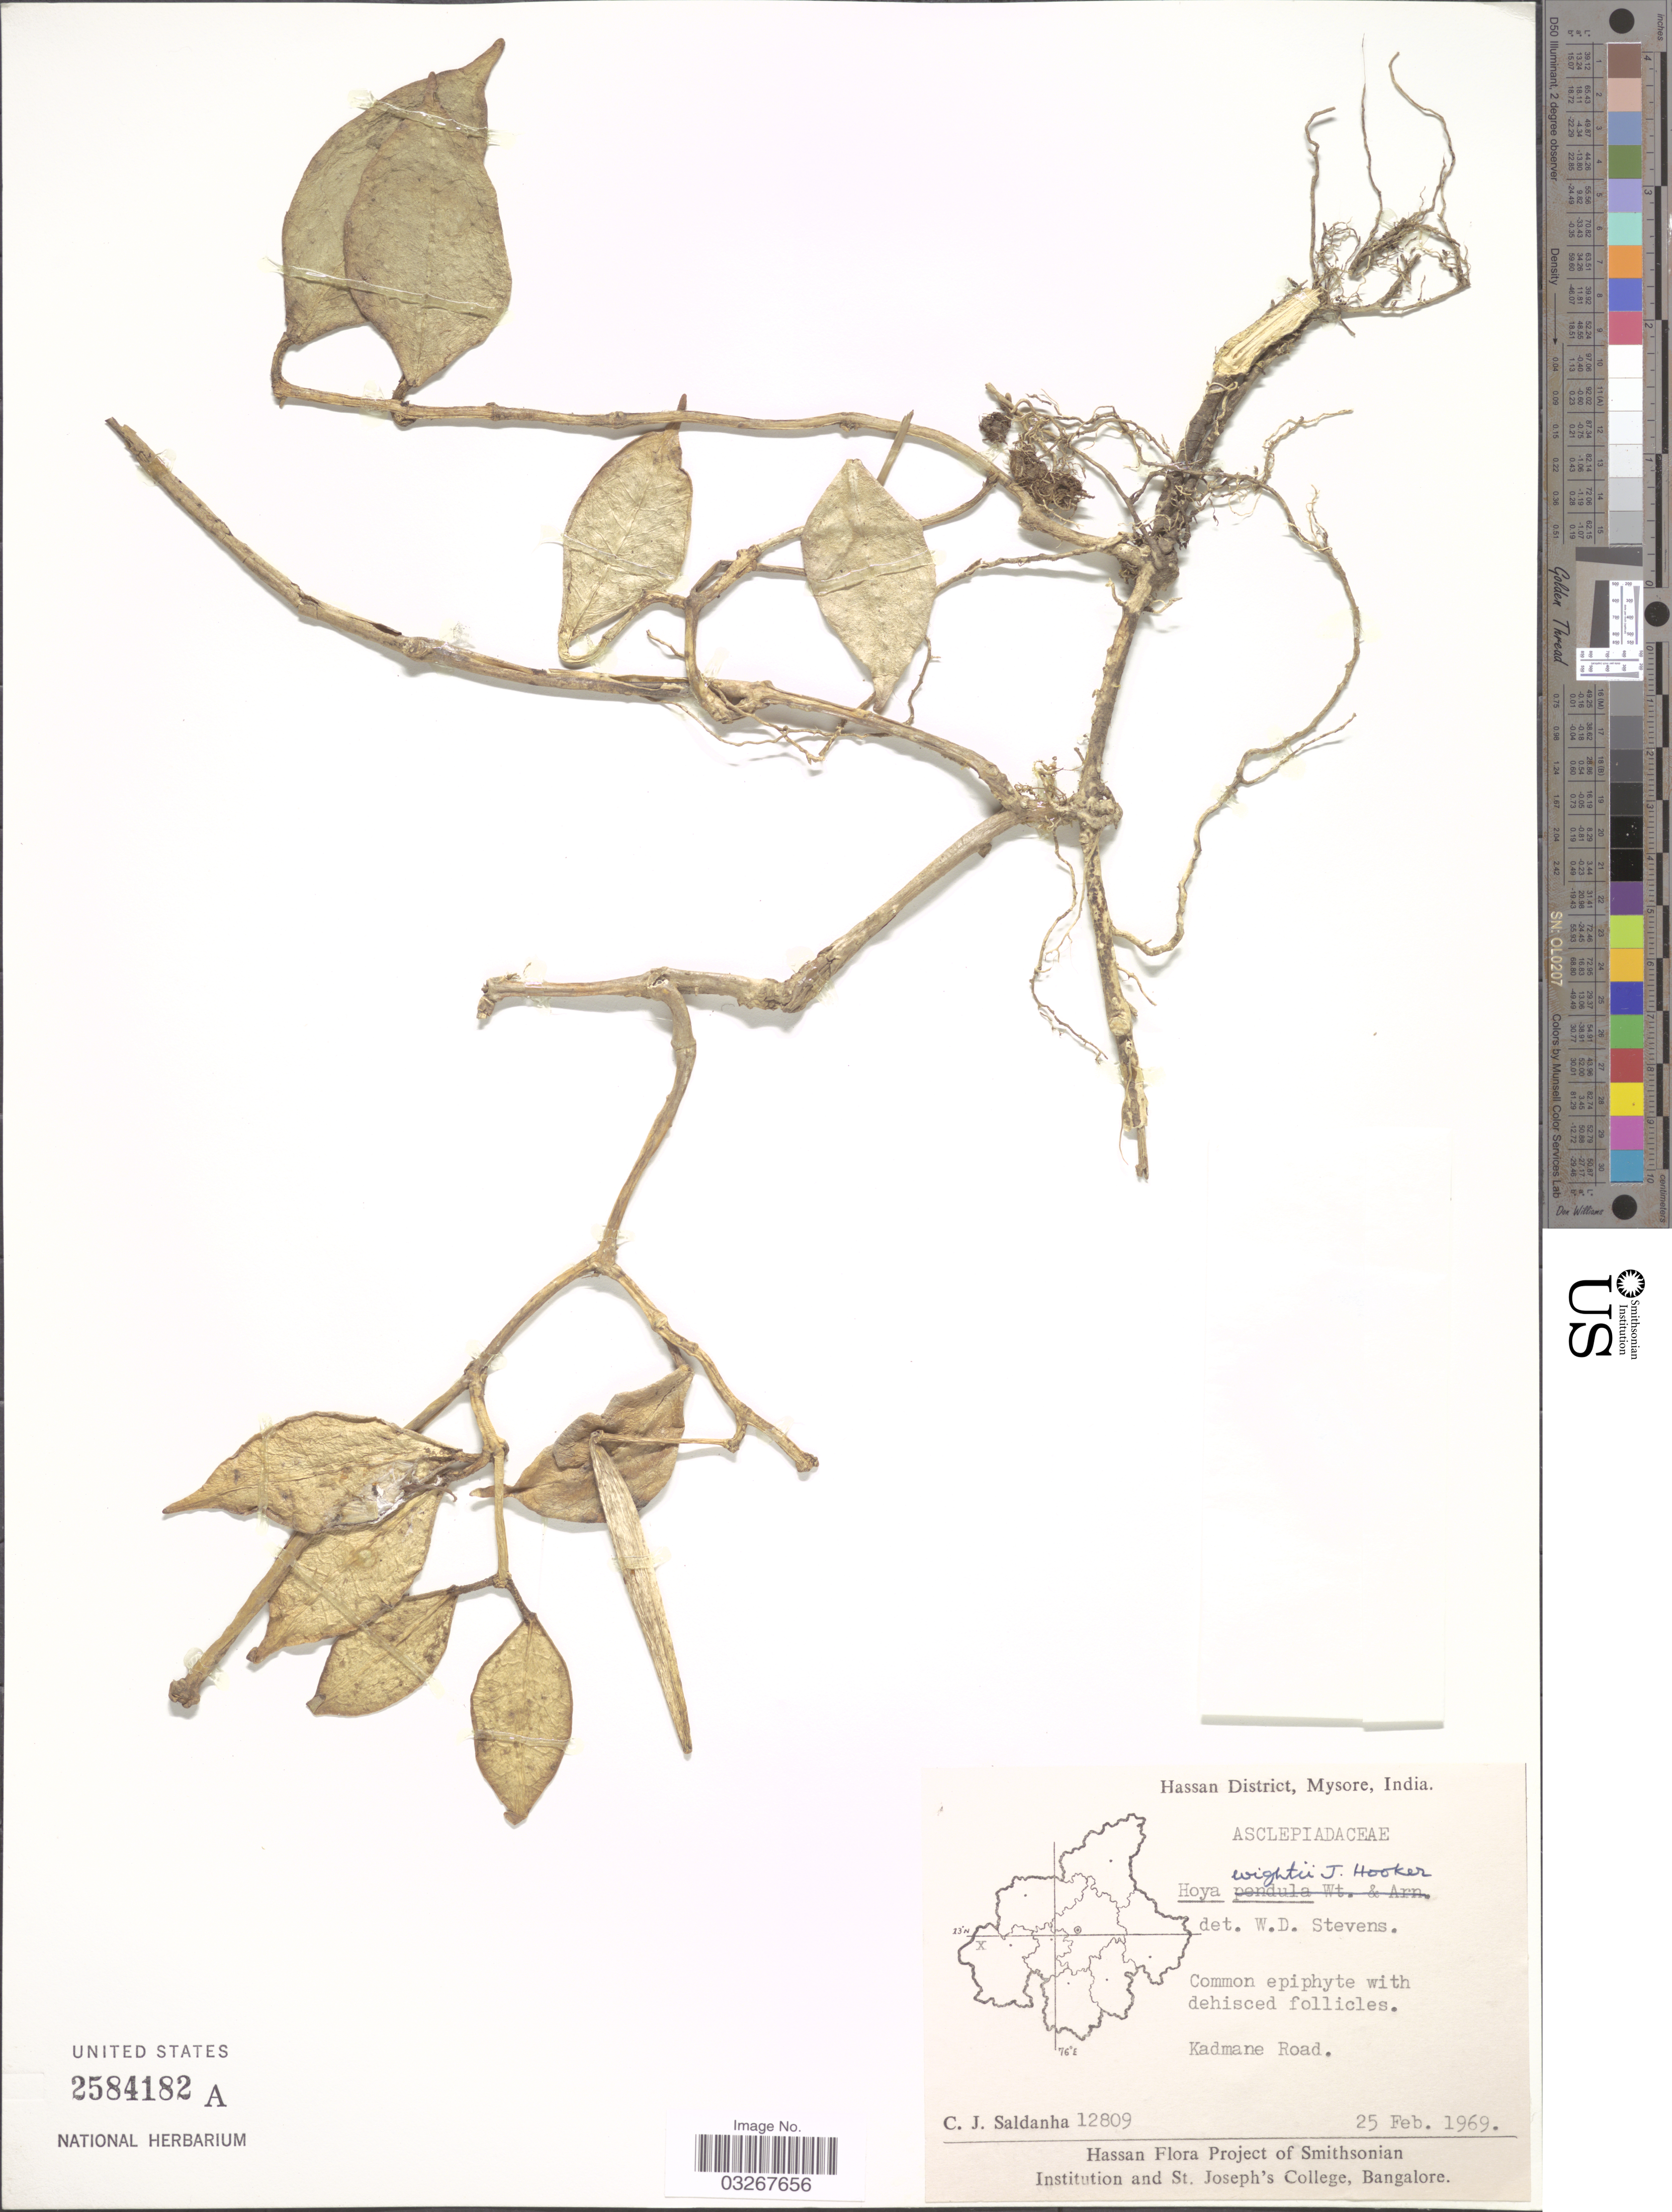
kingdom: Plantae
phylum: Tracheophyta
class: Magnoliopsida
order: Gentianales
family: Apocynaceae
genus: Hoya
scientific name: Hoya wightii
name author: Hook. f.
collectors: C. J. Saldanha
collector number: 12809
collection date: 1969-02-25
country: India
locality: Hassan District, Mysore, Kadmane Road.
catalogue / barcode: US 2584182A